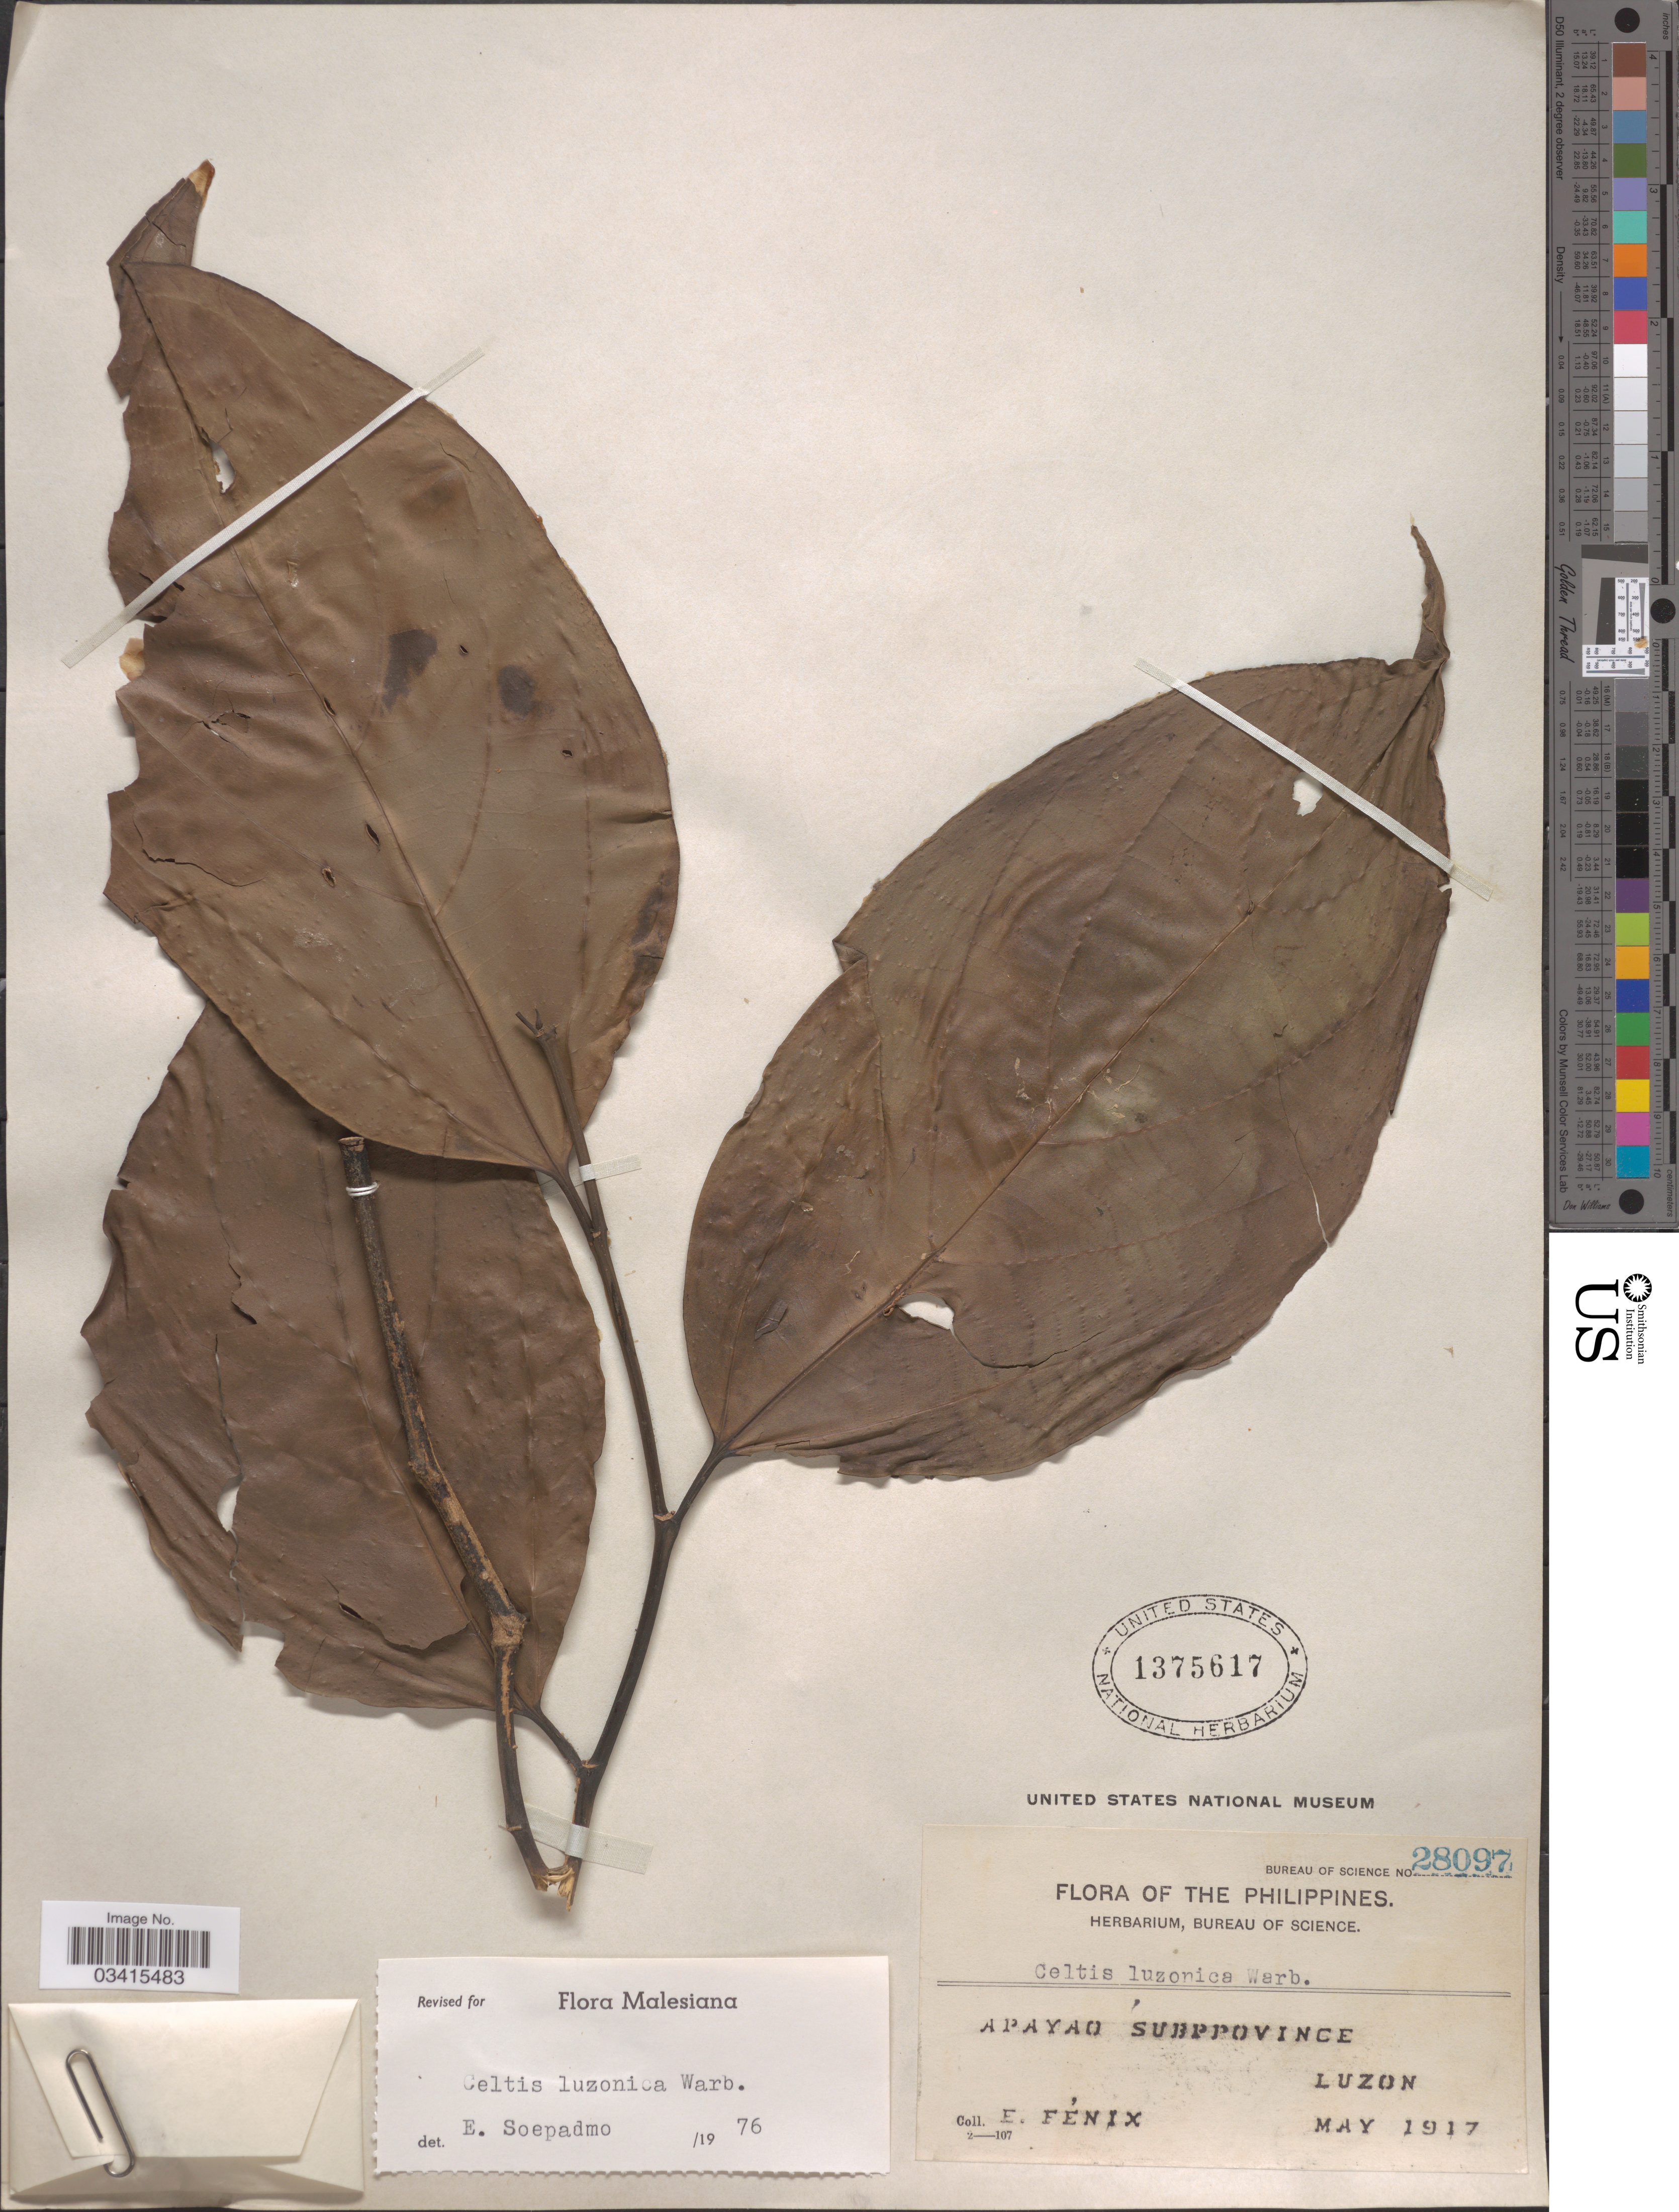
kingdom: Plantae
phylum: Tracheophyta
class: Magnoliopsida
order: Rosales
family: Cannabaceae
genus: Celtis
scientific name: Celtis luzonica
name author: Warb.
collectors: E. Fénix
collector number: Bureau of Science 28097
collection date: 1917-05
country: Philippines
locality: Apayao Subprovince, Luzon.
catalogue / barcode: US 1375617